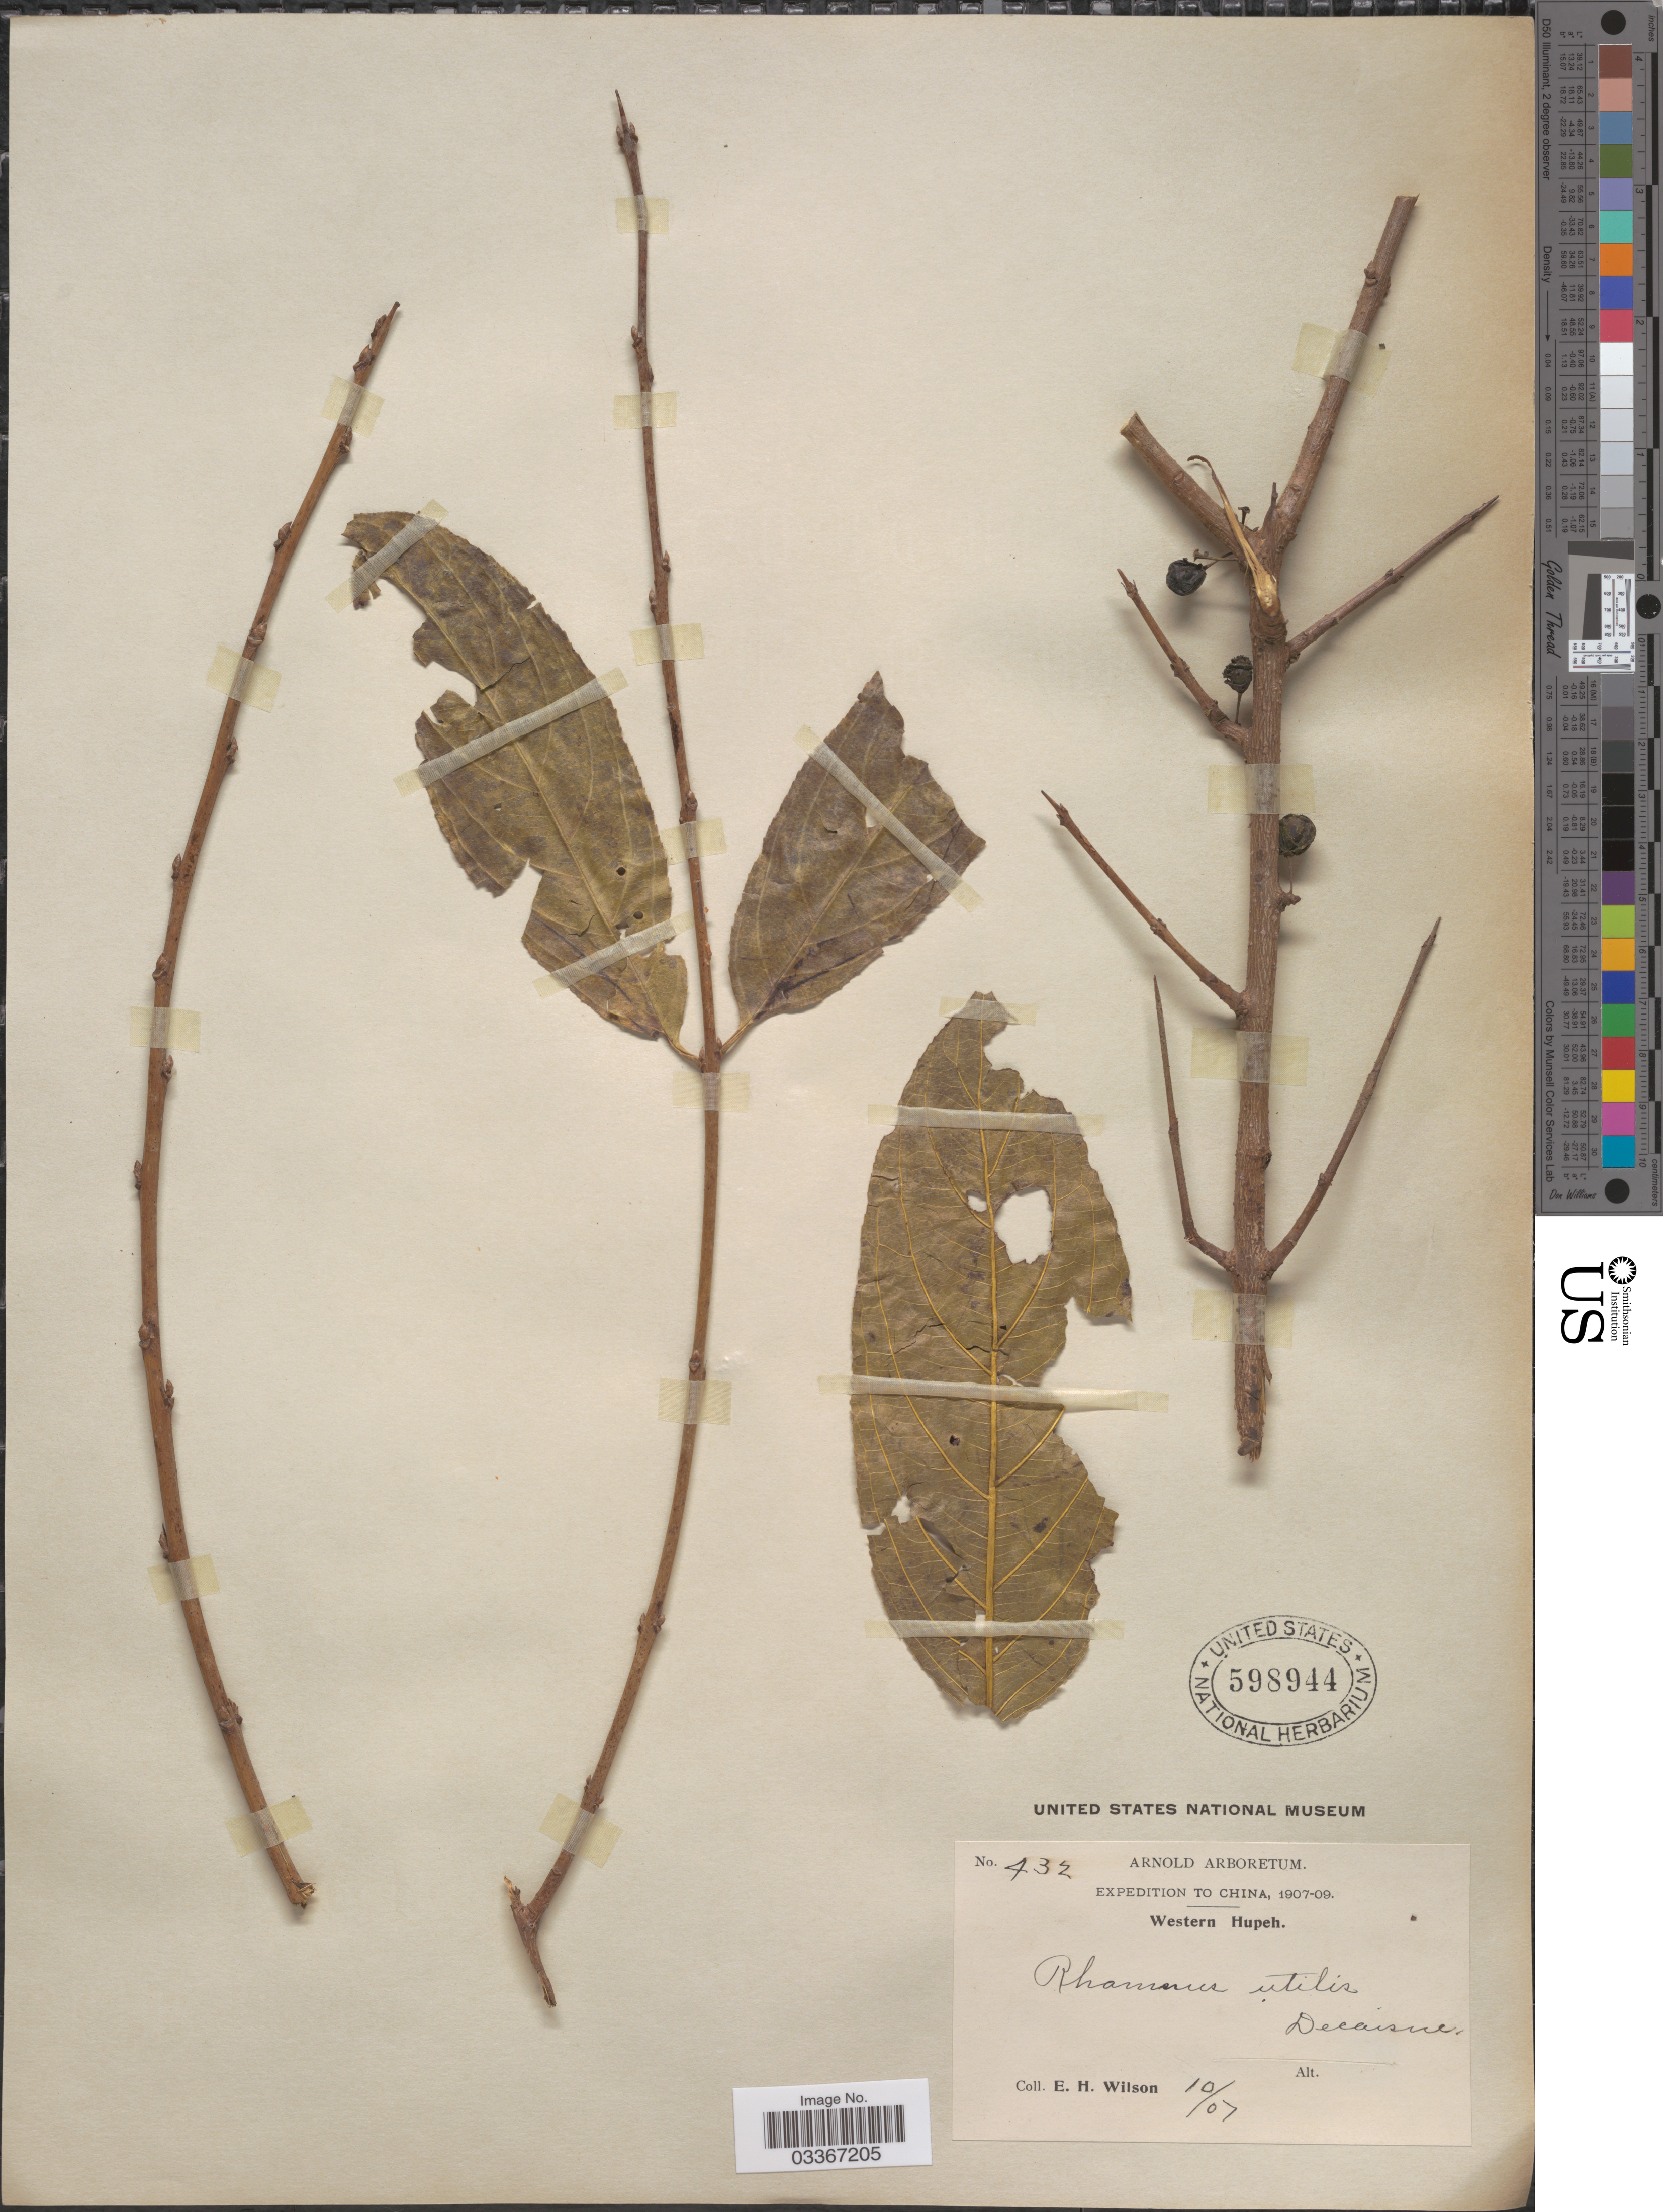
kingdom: Plantae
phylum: Tracheophyta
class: Magnoliopsida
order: Rosales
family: Rhamnaceae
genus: Rhamnus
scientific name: Rhamnus utilis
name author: Decne.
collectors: E. Wilson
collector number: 432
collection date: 1907-10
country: China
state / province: Hubei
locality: Western Hupeh.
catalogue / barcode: US 598944